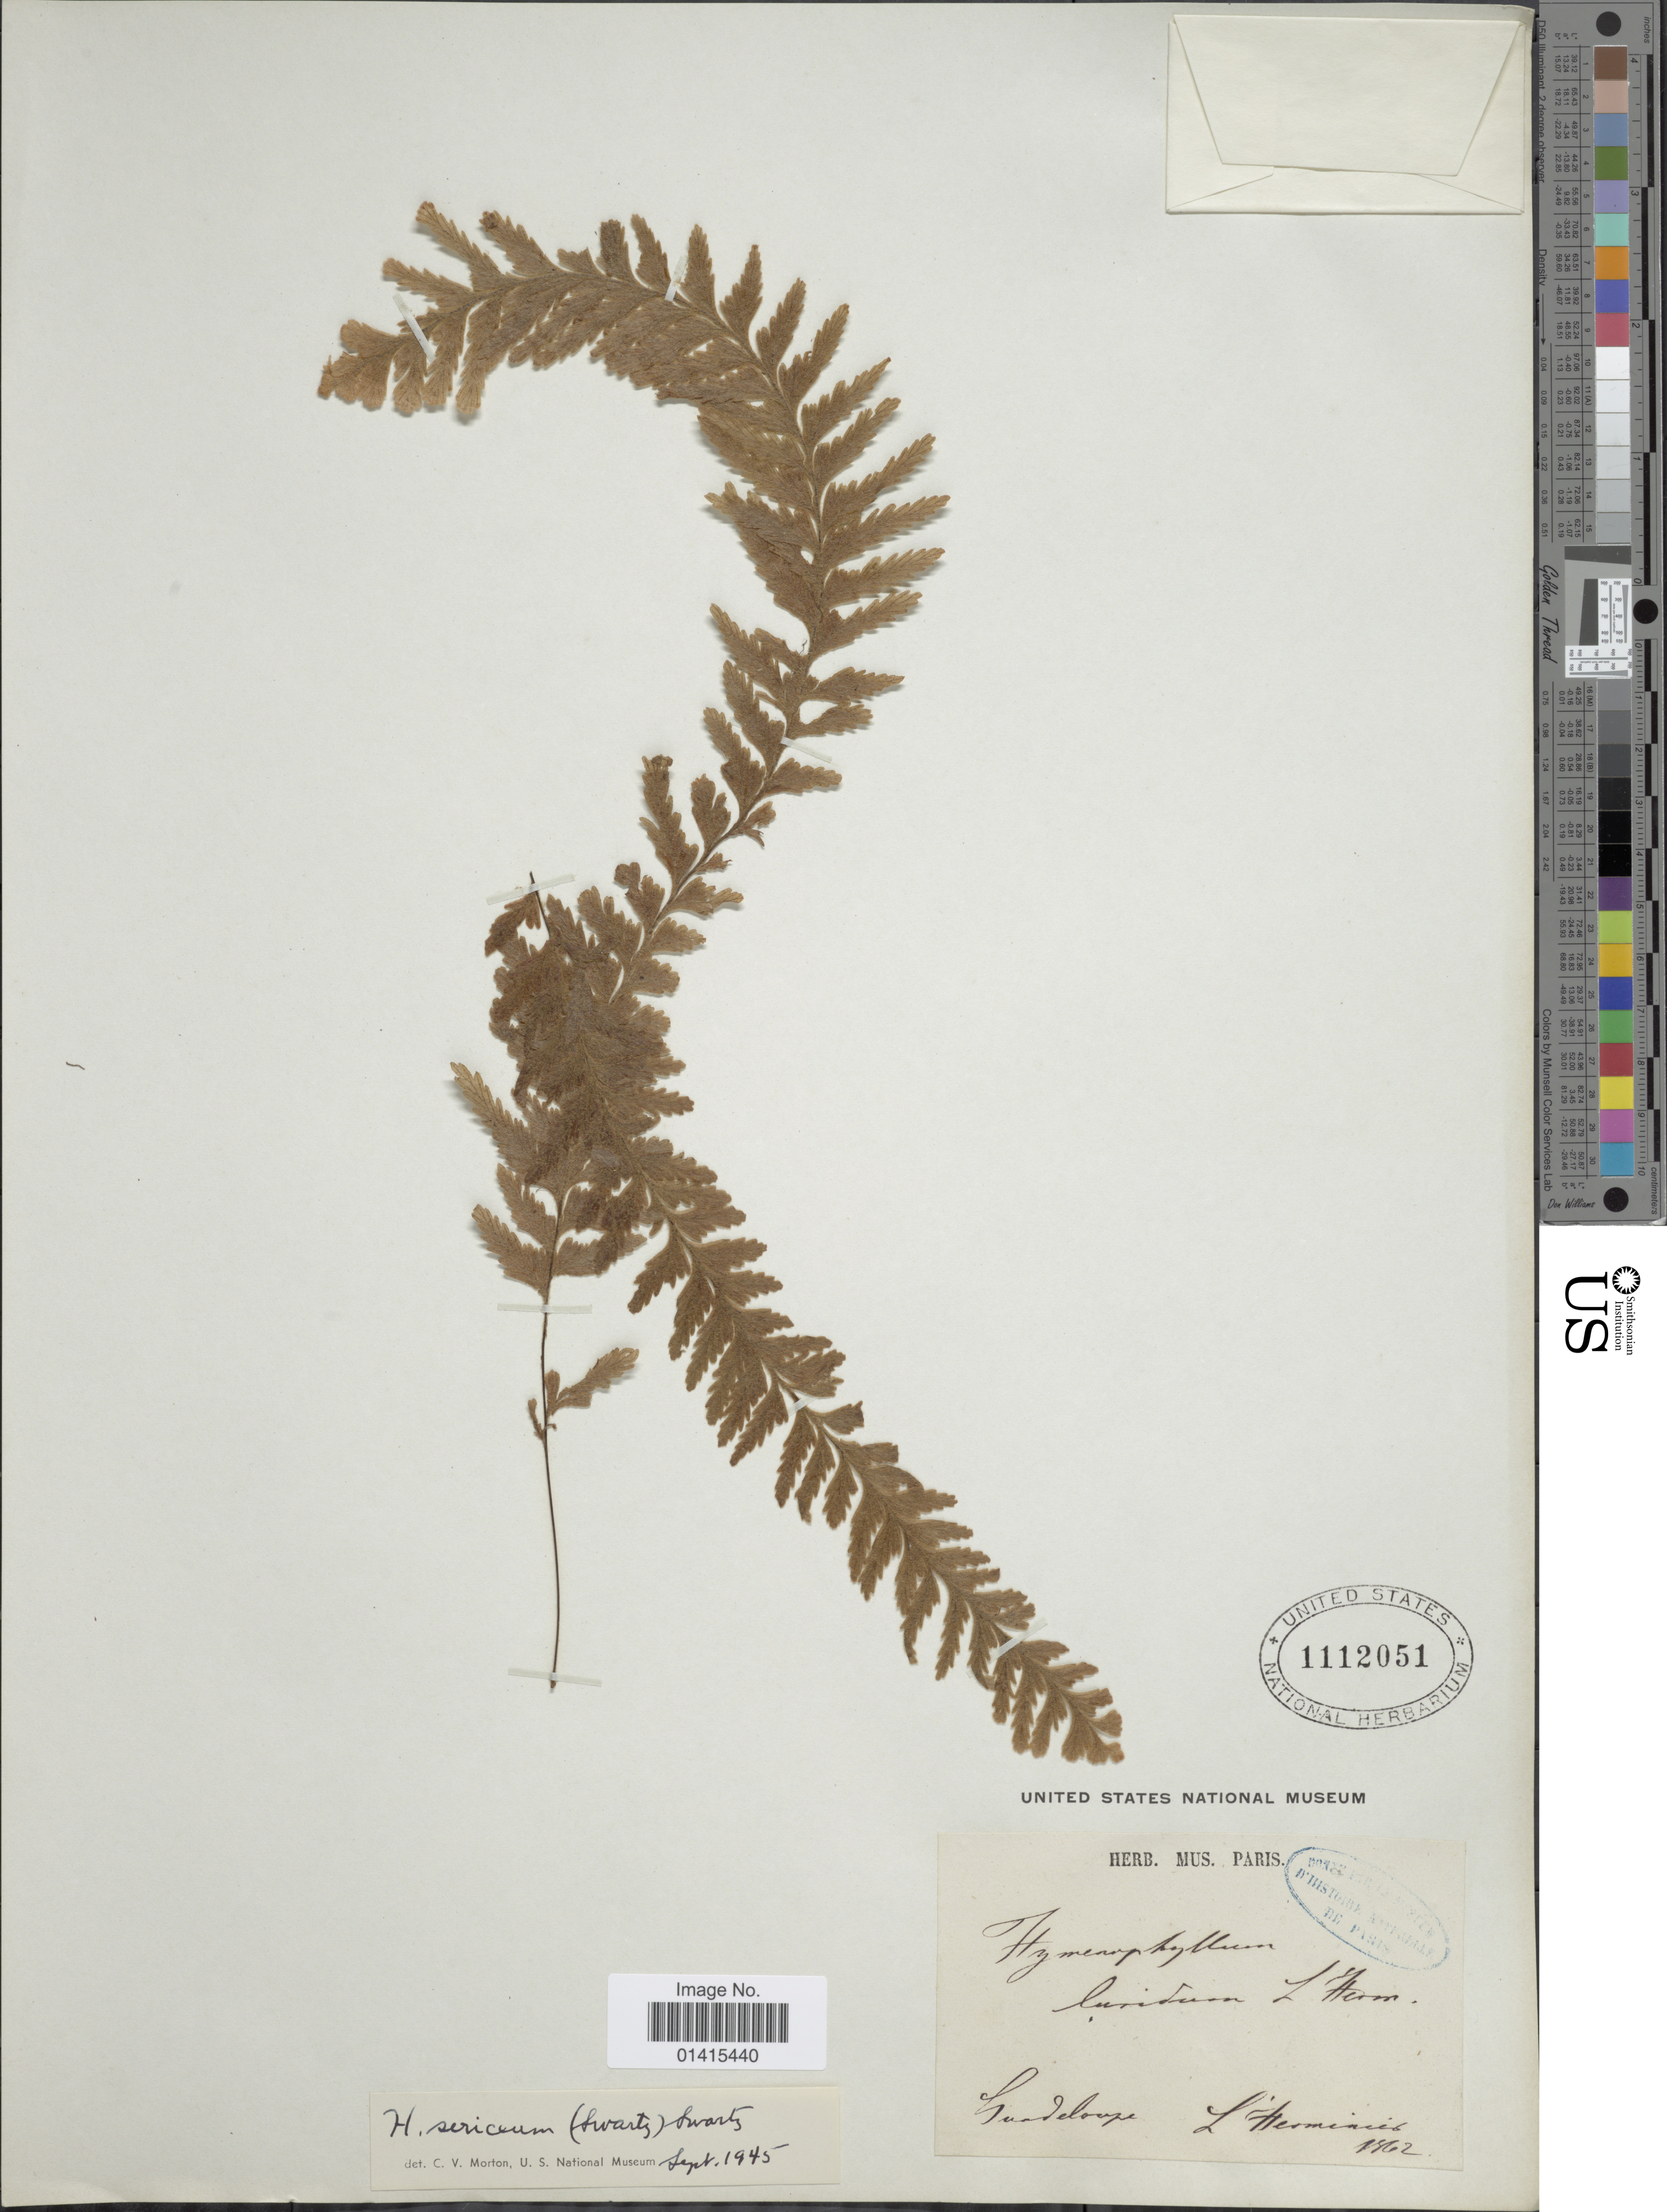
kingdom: Plantae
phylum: Tracheophyta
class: Polypodiopsida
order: Hymenophyllales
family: Hymenophyllaceae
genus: Hymenophyllum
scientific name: Hymenophyllum sericeum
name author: Sw. in Schrad.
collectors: F. L'Herminier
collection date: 1862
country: Guadeloupe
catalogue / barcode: US 1112051